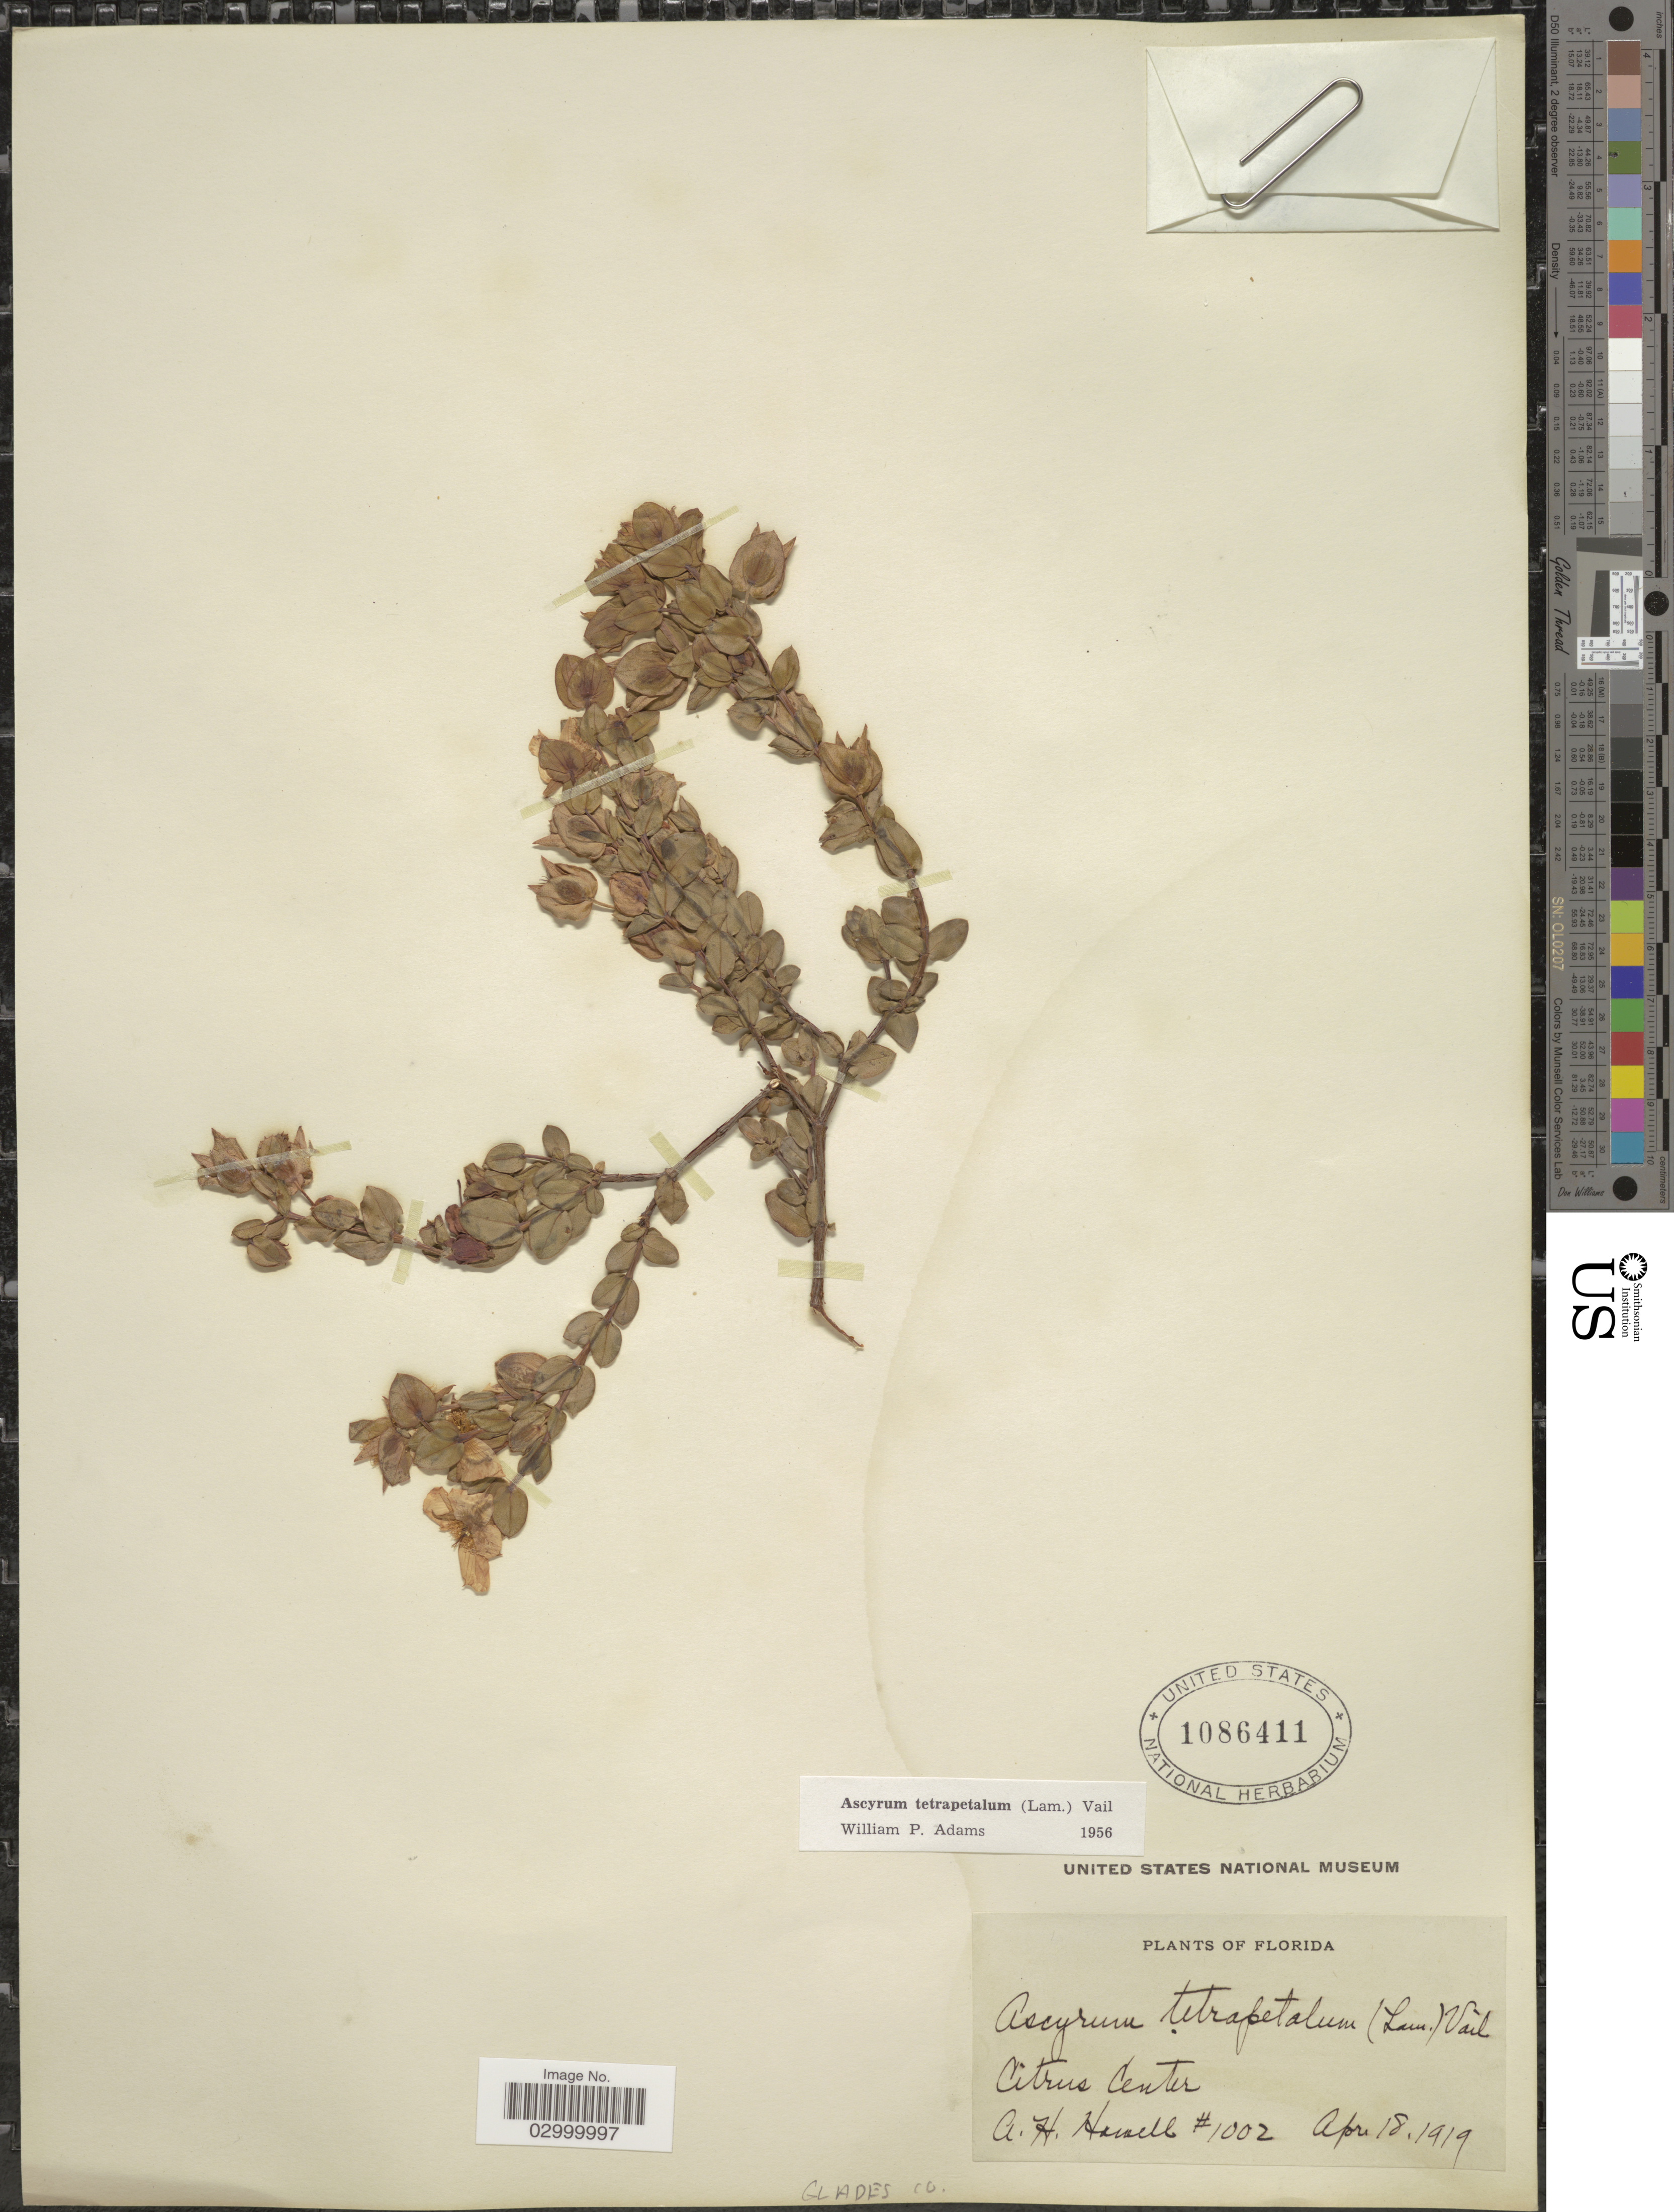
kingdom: Plantae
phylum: Tracheophyta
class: Magnoliopsida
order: Malpighiales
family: Hypericaceae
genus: Hypericum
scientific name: Hypericum tetrapetalum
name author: Lam.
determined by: Strong, Mark T., (BOT), Smithsonian Institution - National Museum of Natural History (UNITED STATES)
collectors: A. Howell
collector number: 1002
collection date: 1919-04-18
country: United States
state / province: Florida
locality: Citrus Center. Glades Co.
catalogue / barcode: US 1086411